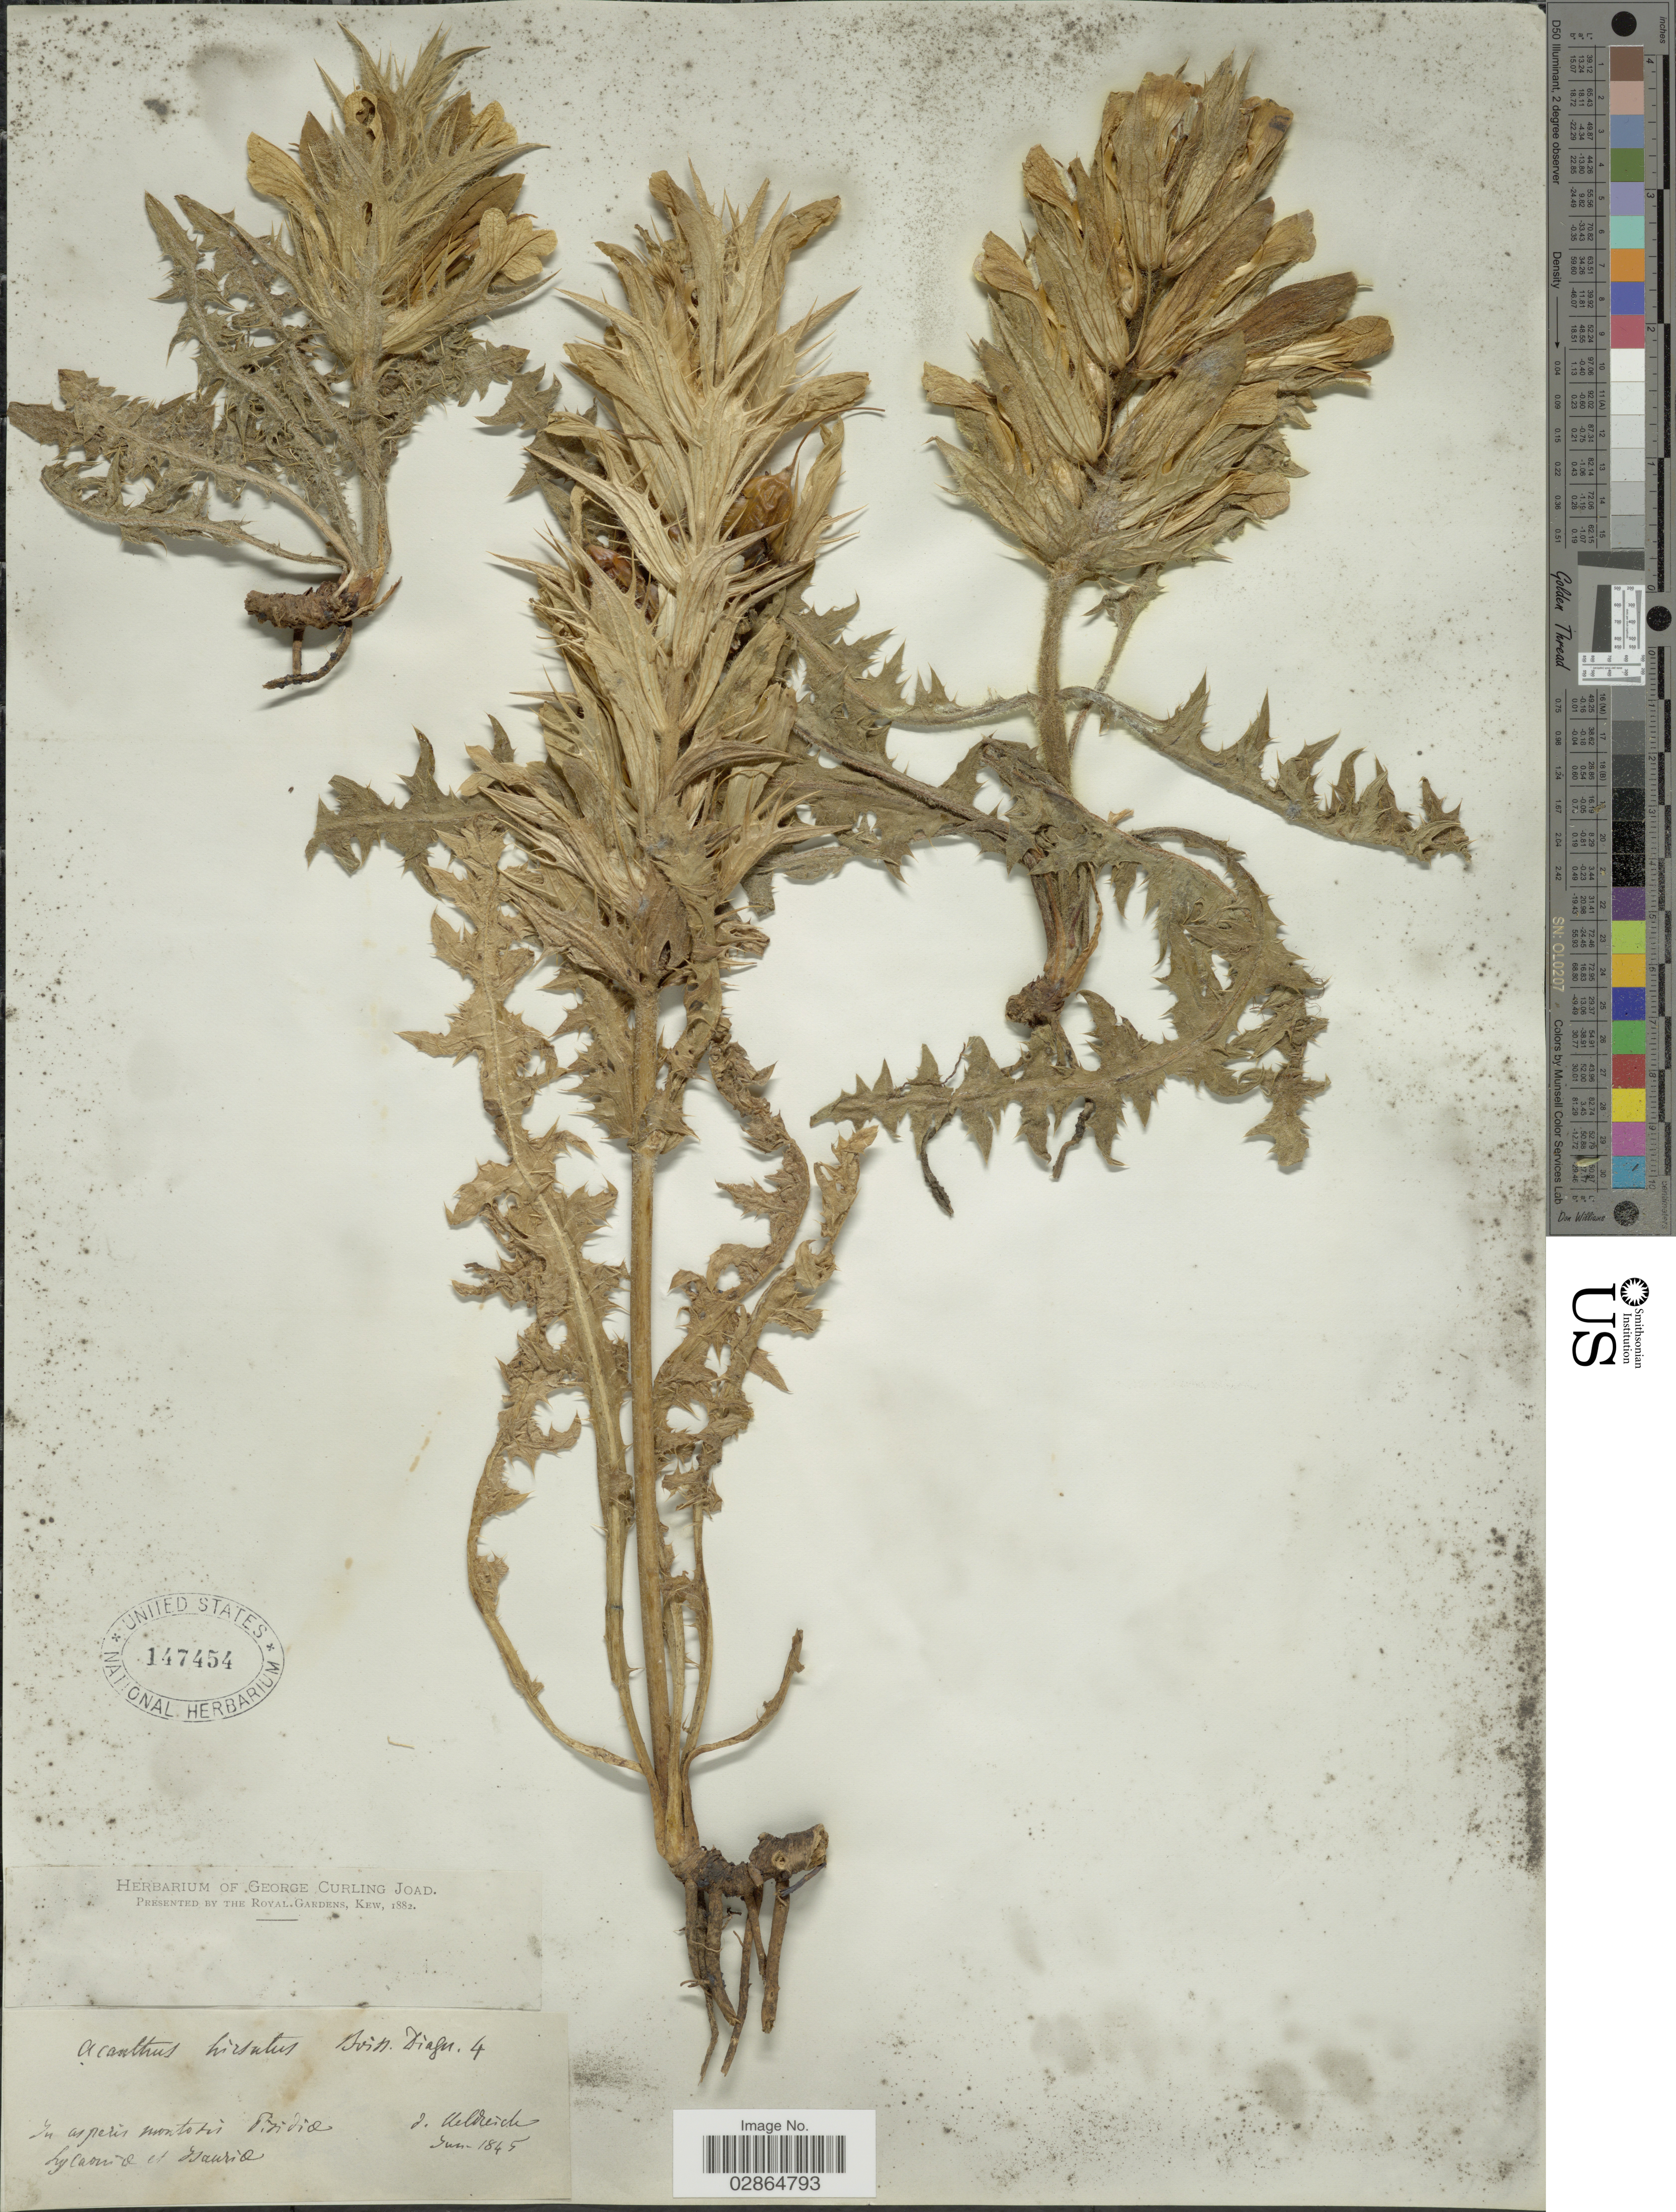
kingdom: Plantae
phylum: Tracheophyta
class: Magnoliopsida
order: Lamiales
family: Acanthaceae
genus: Acanthus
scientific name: Acanthus hirsutus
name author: Boiss.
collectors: J. Heldreich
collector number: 4?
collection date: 1845-06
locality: In asperis montis [interpreted] Vididia [interpreted], Lycardia [interpreted] et Maurida [interpreted].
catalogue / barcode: US 147454